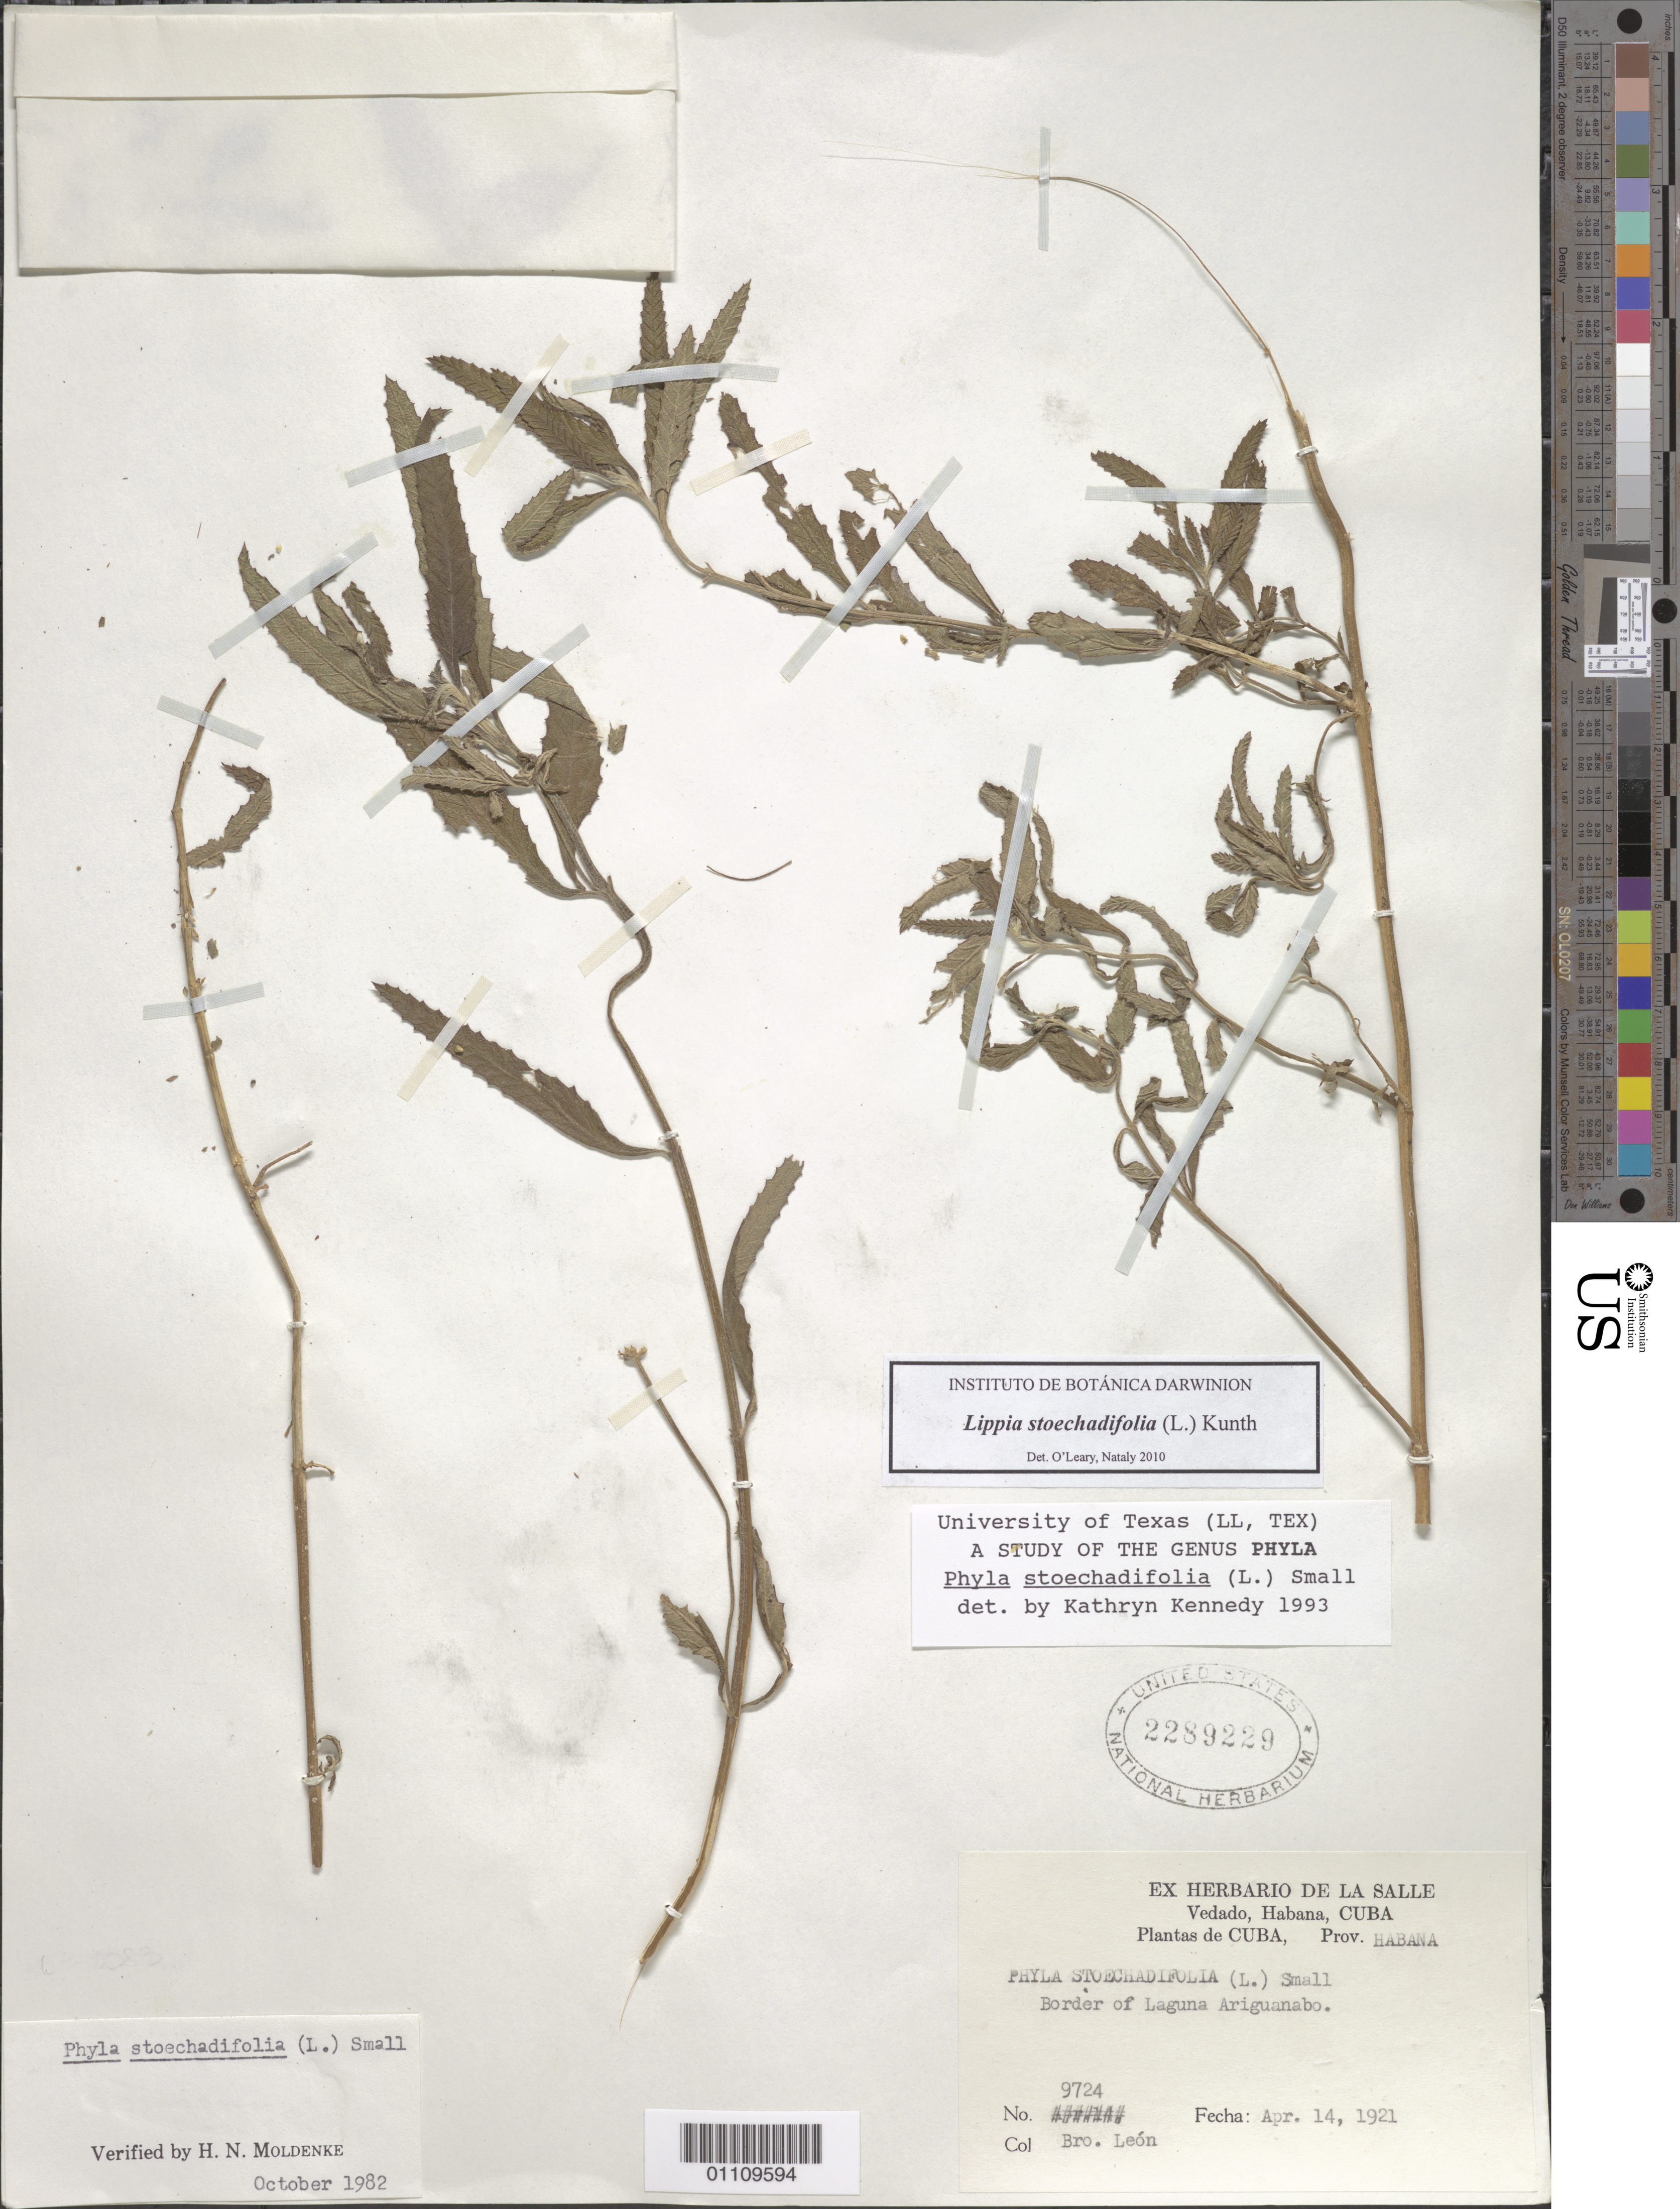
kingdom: Plantae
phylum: Tracheophyta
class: Magnoliopsida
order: Lamiales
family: Verbenaceae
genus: Phyla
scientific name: Phyla stoechadifolia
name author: (L.) Small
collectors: Bro. León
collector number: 9724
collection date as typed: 14 Apr 1921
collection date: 1921-04-14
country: Cuba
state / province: La Habana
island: Havana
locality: Laguna Ariguanabo, border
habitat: Border of laguna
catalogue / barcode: US 2289229